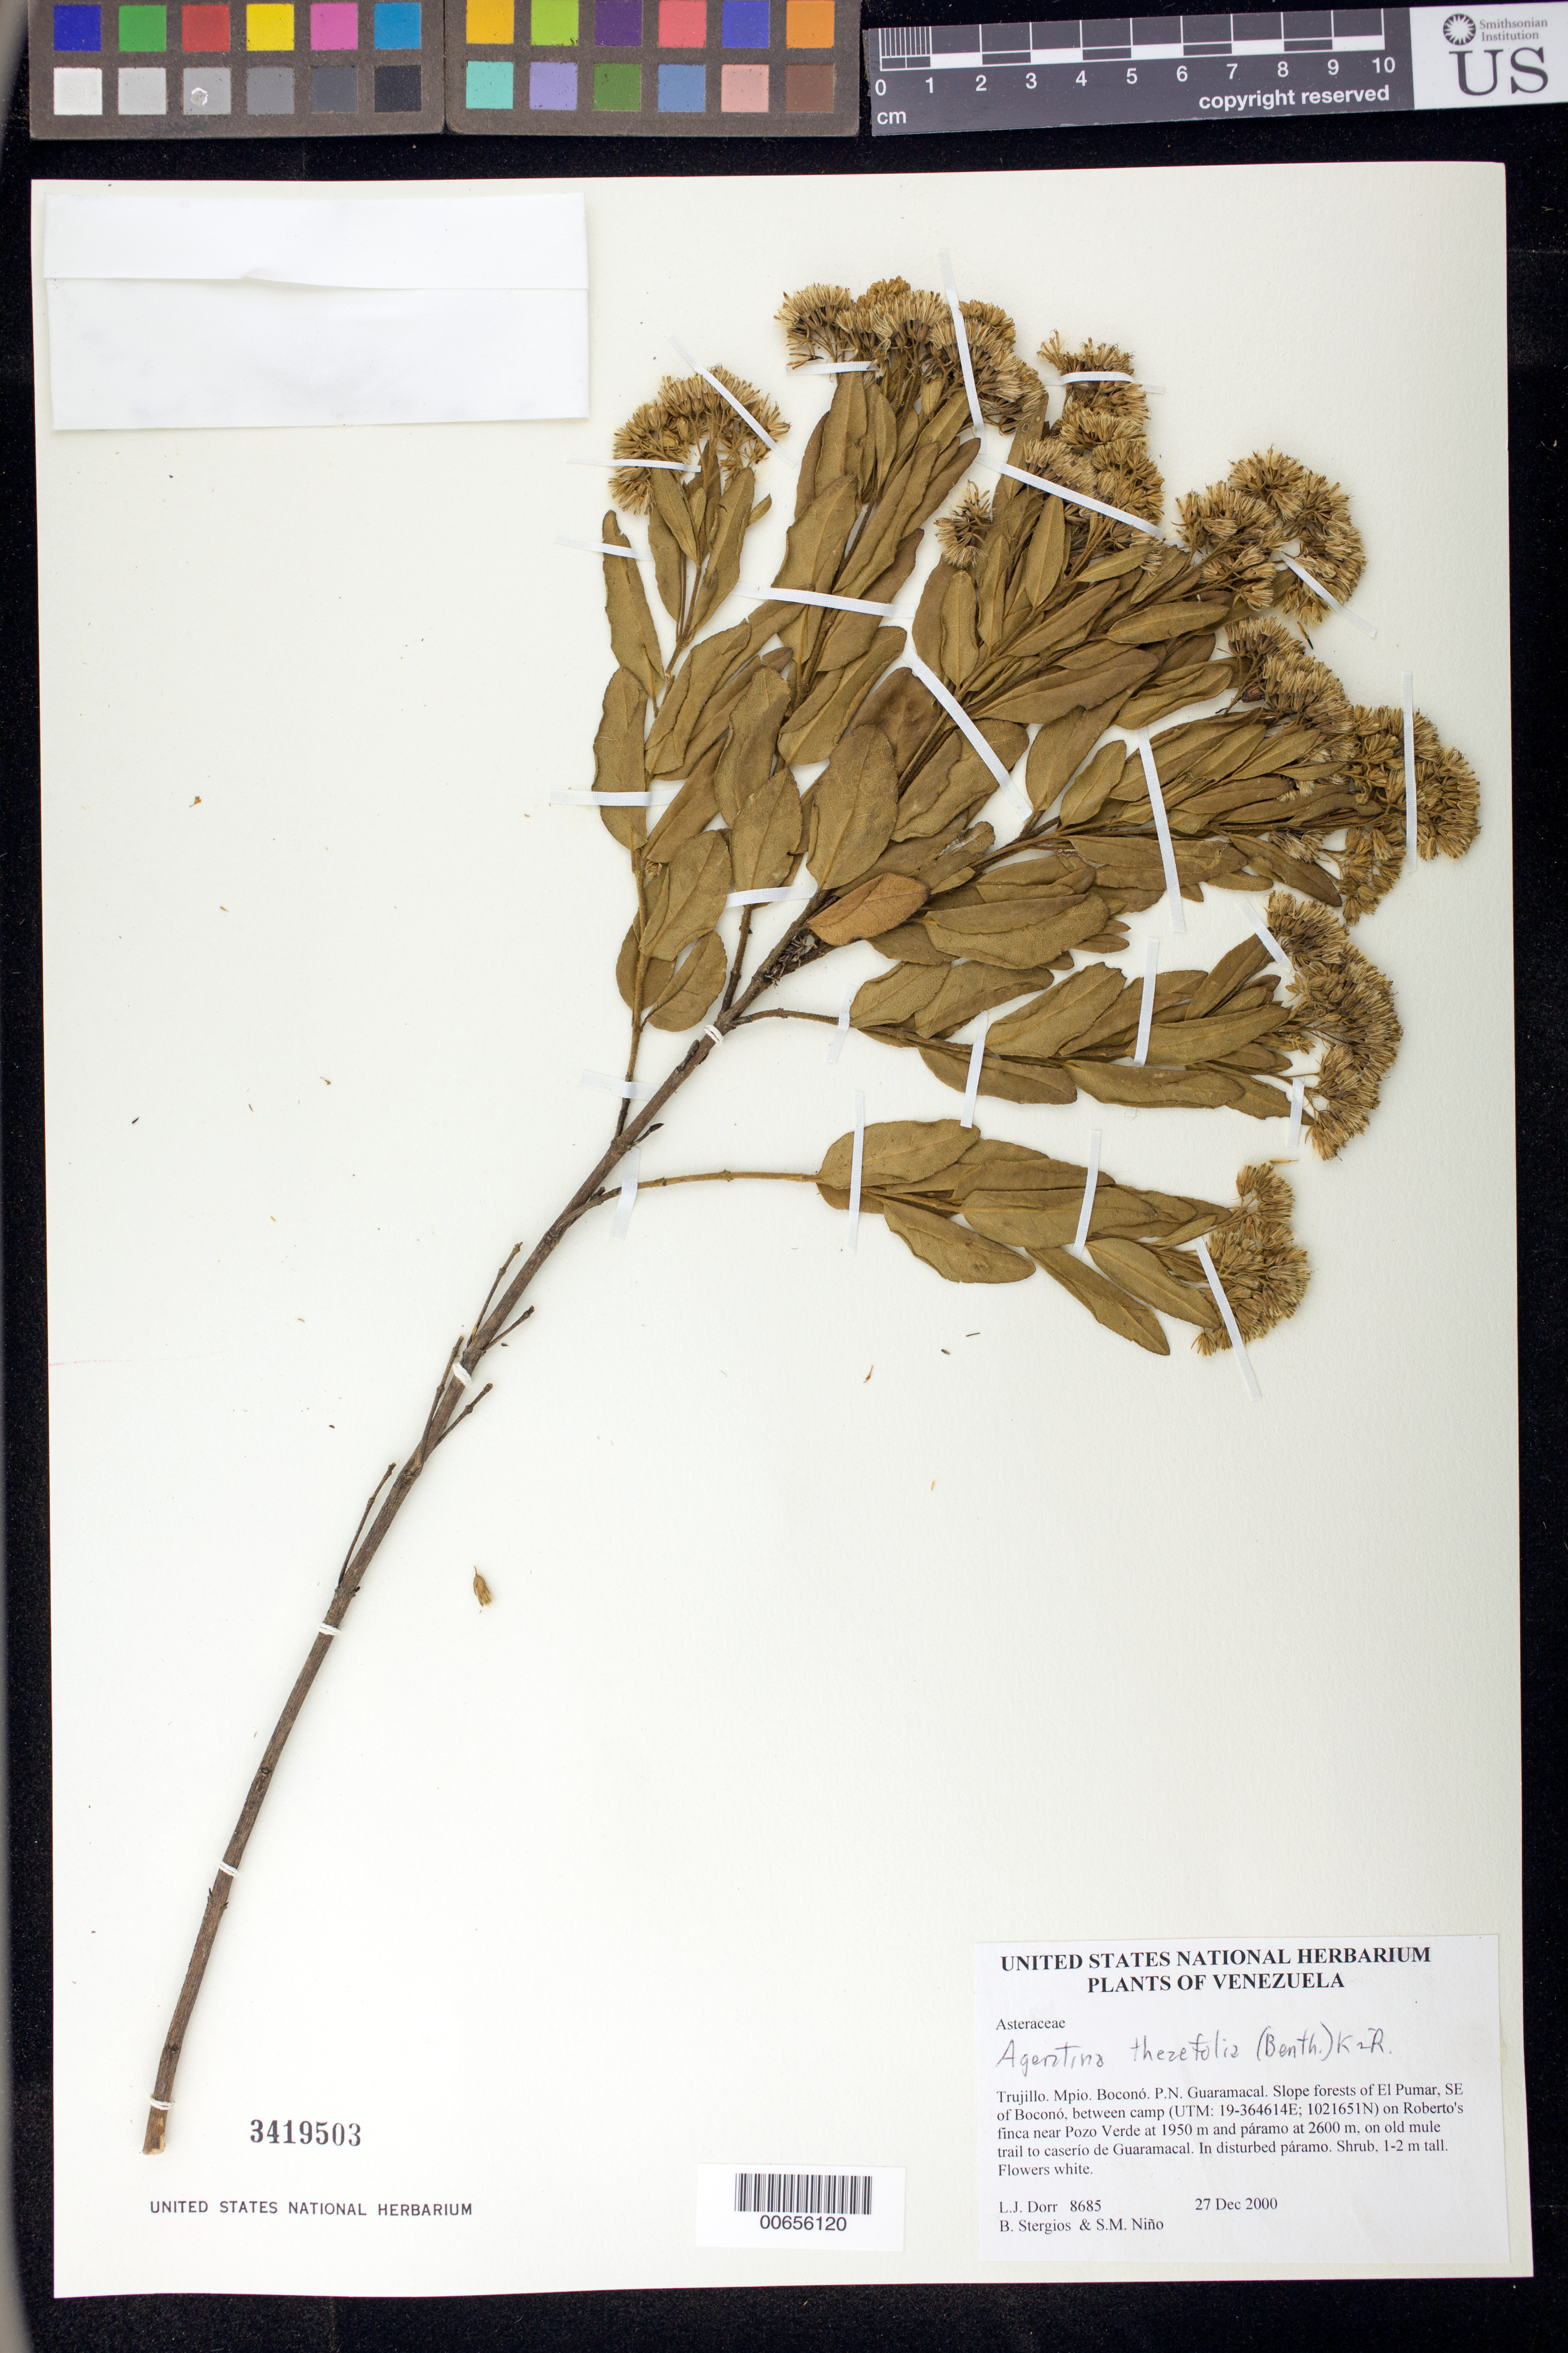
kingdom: Plantae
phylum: Tracheophyta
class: Magnoliopsida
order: Asterales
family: Asteraceae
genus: Ageratina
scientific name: Ageratina theaefolia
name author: (Benth.) R.M. King & H. Rob.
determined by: Robinson, Harold E., (US)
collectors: L. J. Dorr, B. G. Stergios & S. M. Niño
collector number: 8685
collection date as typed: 27 Dec 2000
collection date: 2000-12-27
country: Venezuela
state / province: Trujillo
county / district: Boconó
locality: Parque Nacional Guaramacal. El Pumar, SE of Boconó, between camp on Roberto's finca near Pozo Verde at 1950 m and páramo at 2600 m, on old mule trail to caserío de Guaramacal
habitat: In disturbed páramo.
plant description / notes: COL, PORT, TEX, US, VEN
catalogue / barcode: US 3419503